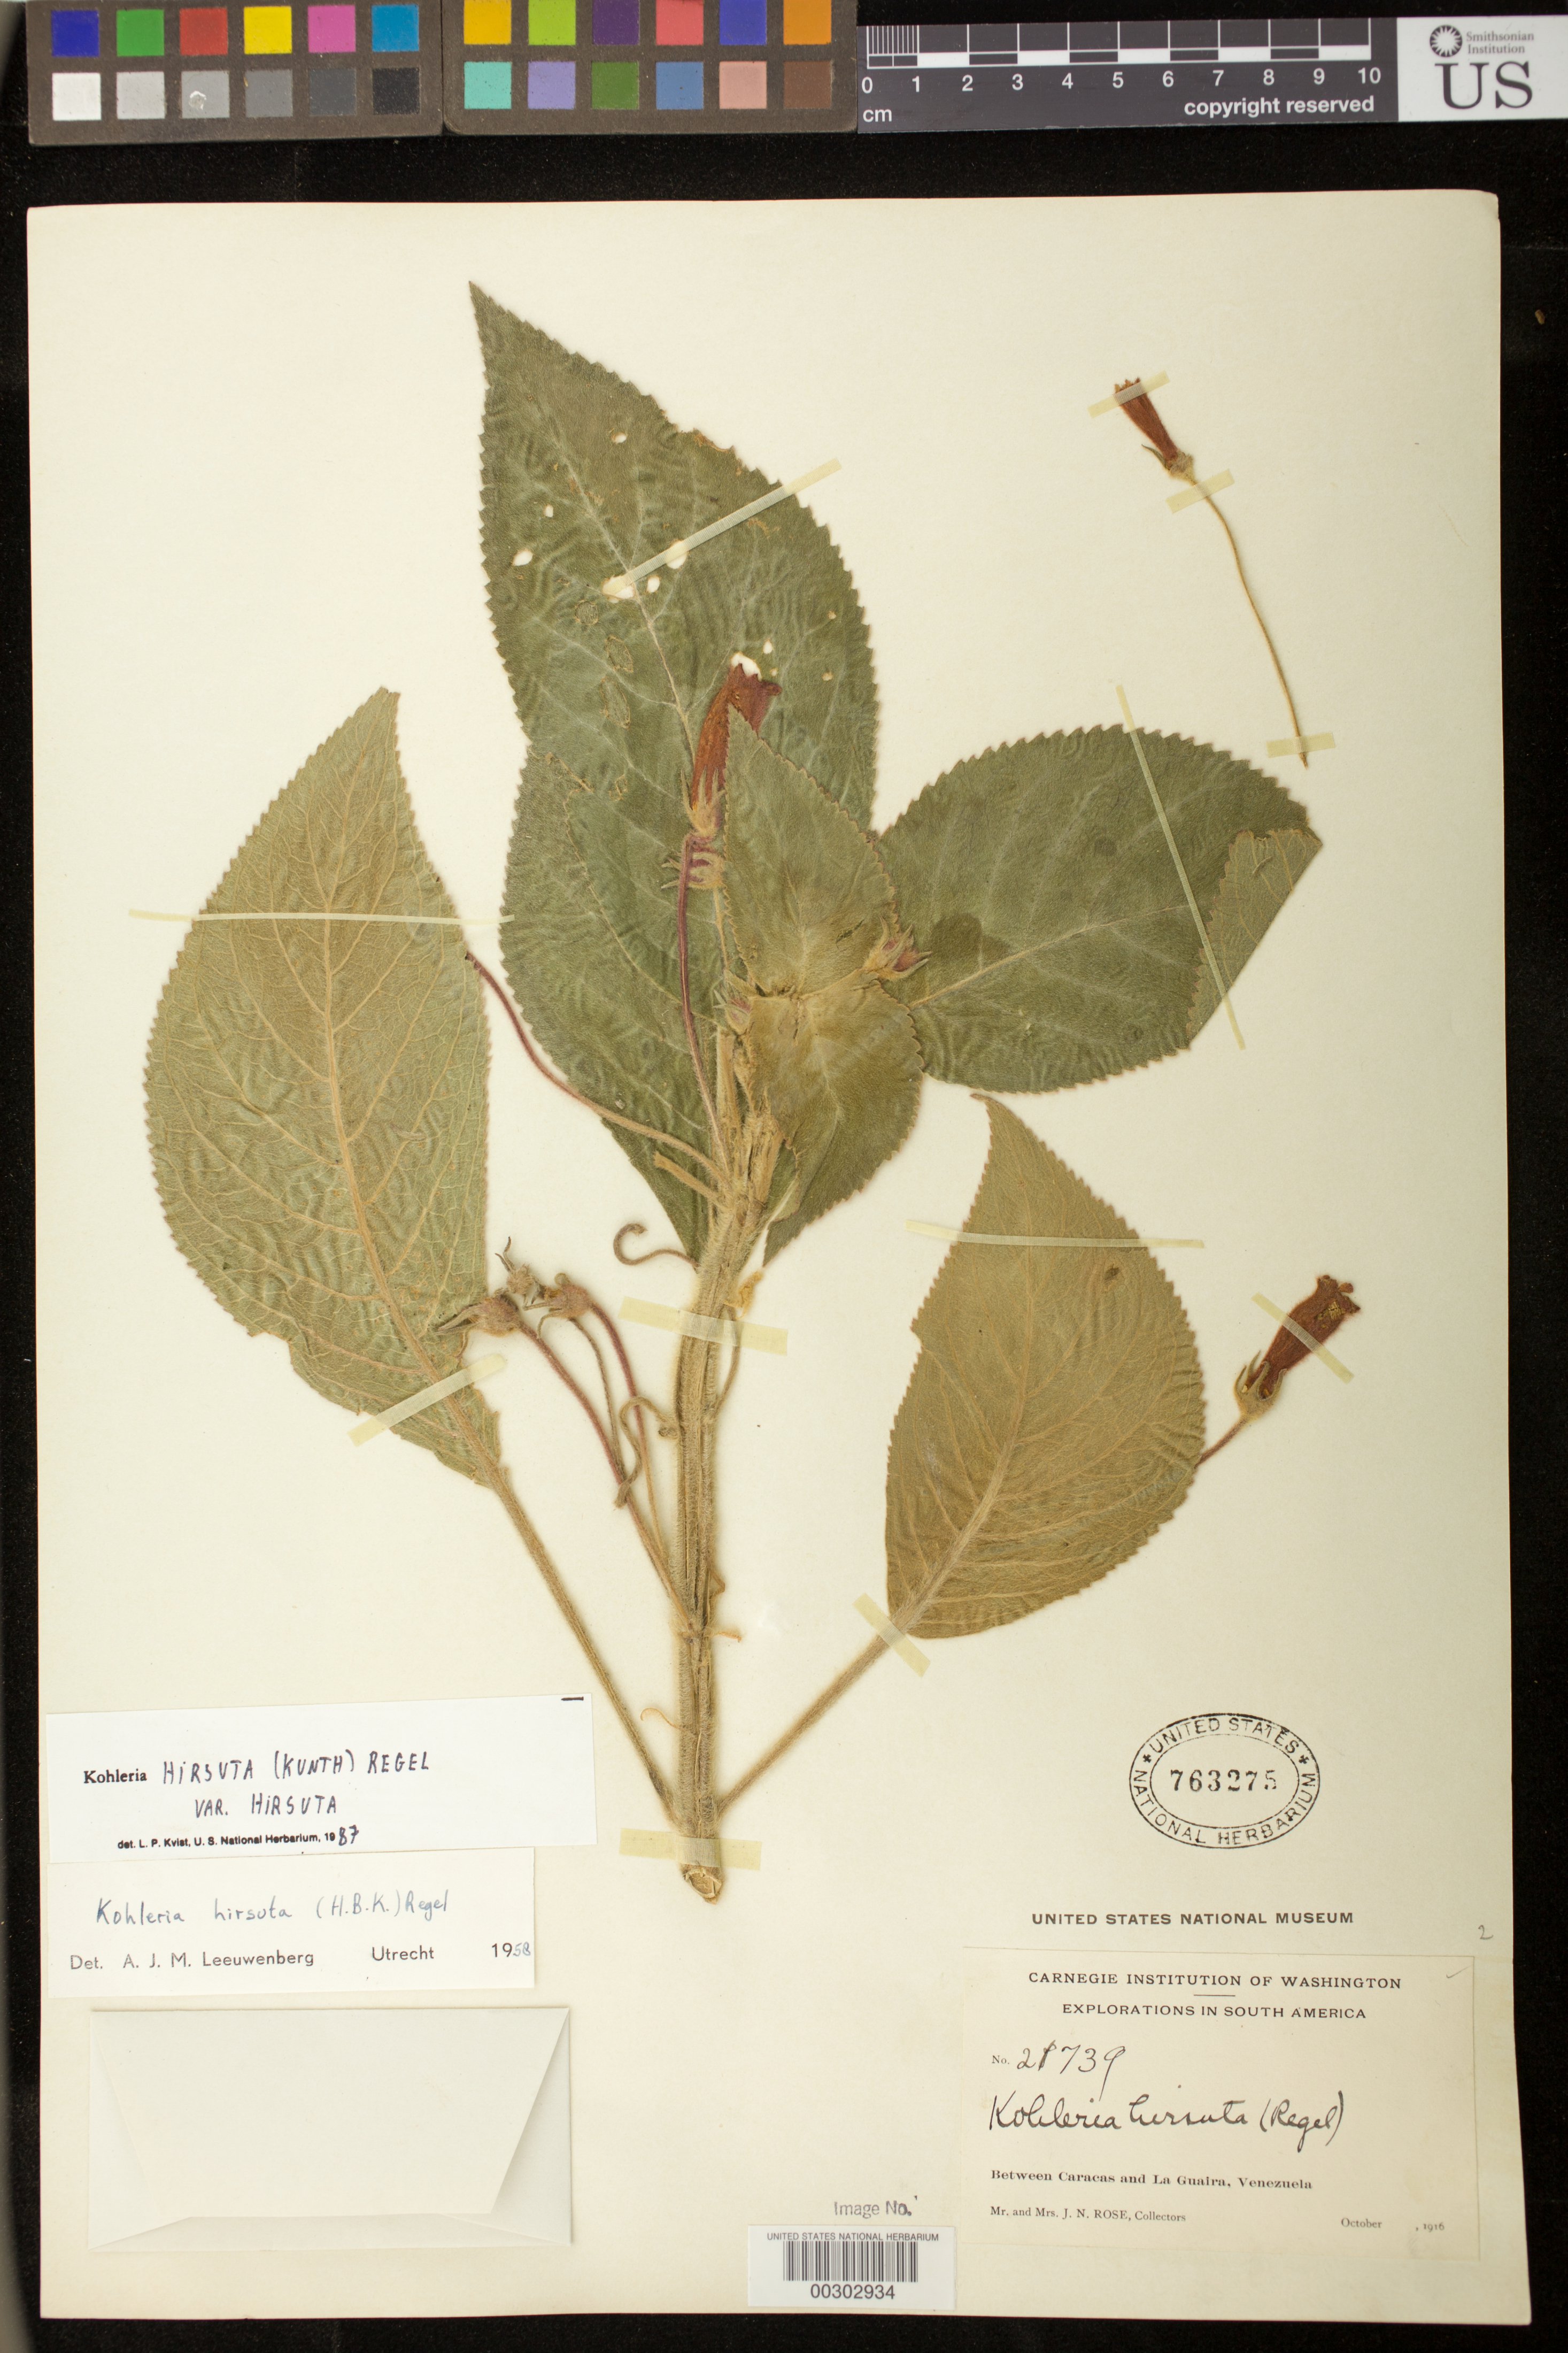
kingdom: Plantae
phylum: Tracheophyta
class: Magnoliopsida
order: Lamiales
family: Gesneriaceae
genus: Kohleria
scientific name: Kohleria hirsuta var. hirsuta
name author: (Kunth) Regel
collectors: J. N. Rose & L. B. Rose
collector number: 21739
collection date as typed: Oct 1916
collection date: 1916-10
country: Venezuela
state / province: Distrito Federal / Vargas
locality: Between Caracas and La Guaira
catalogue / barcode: US 763275